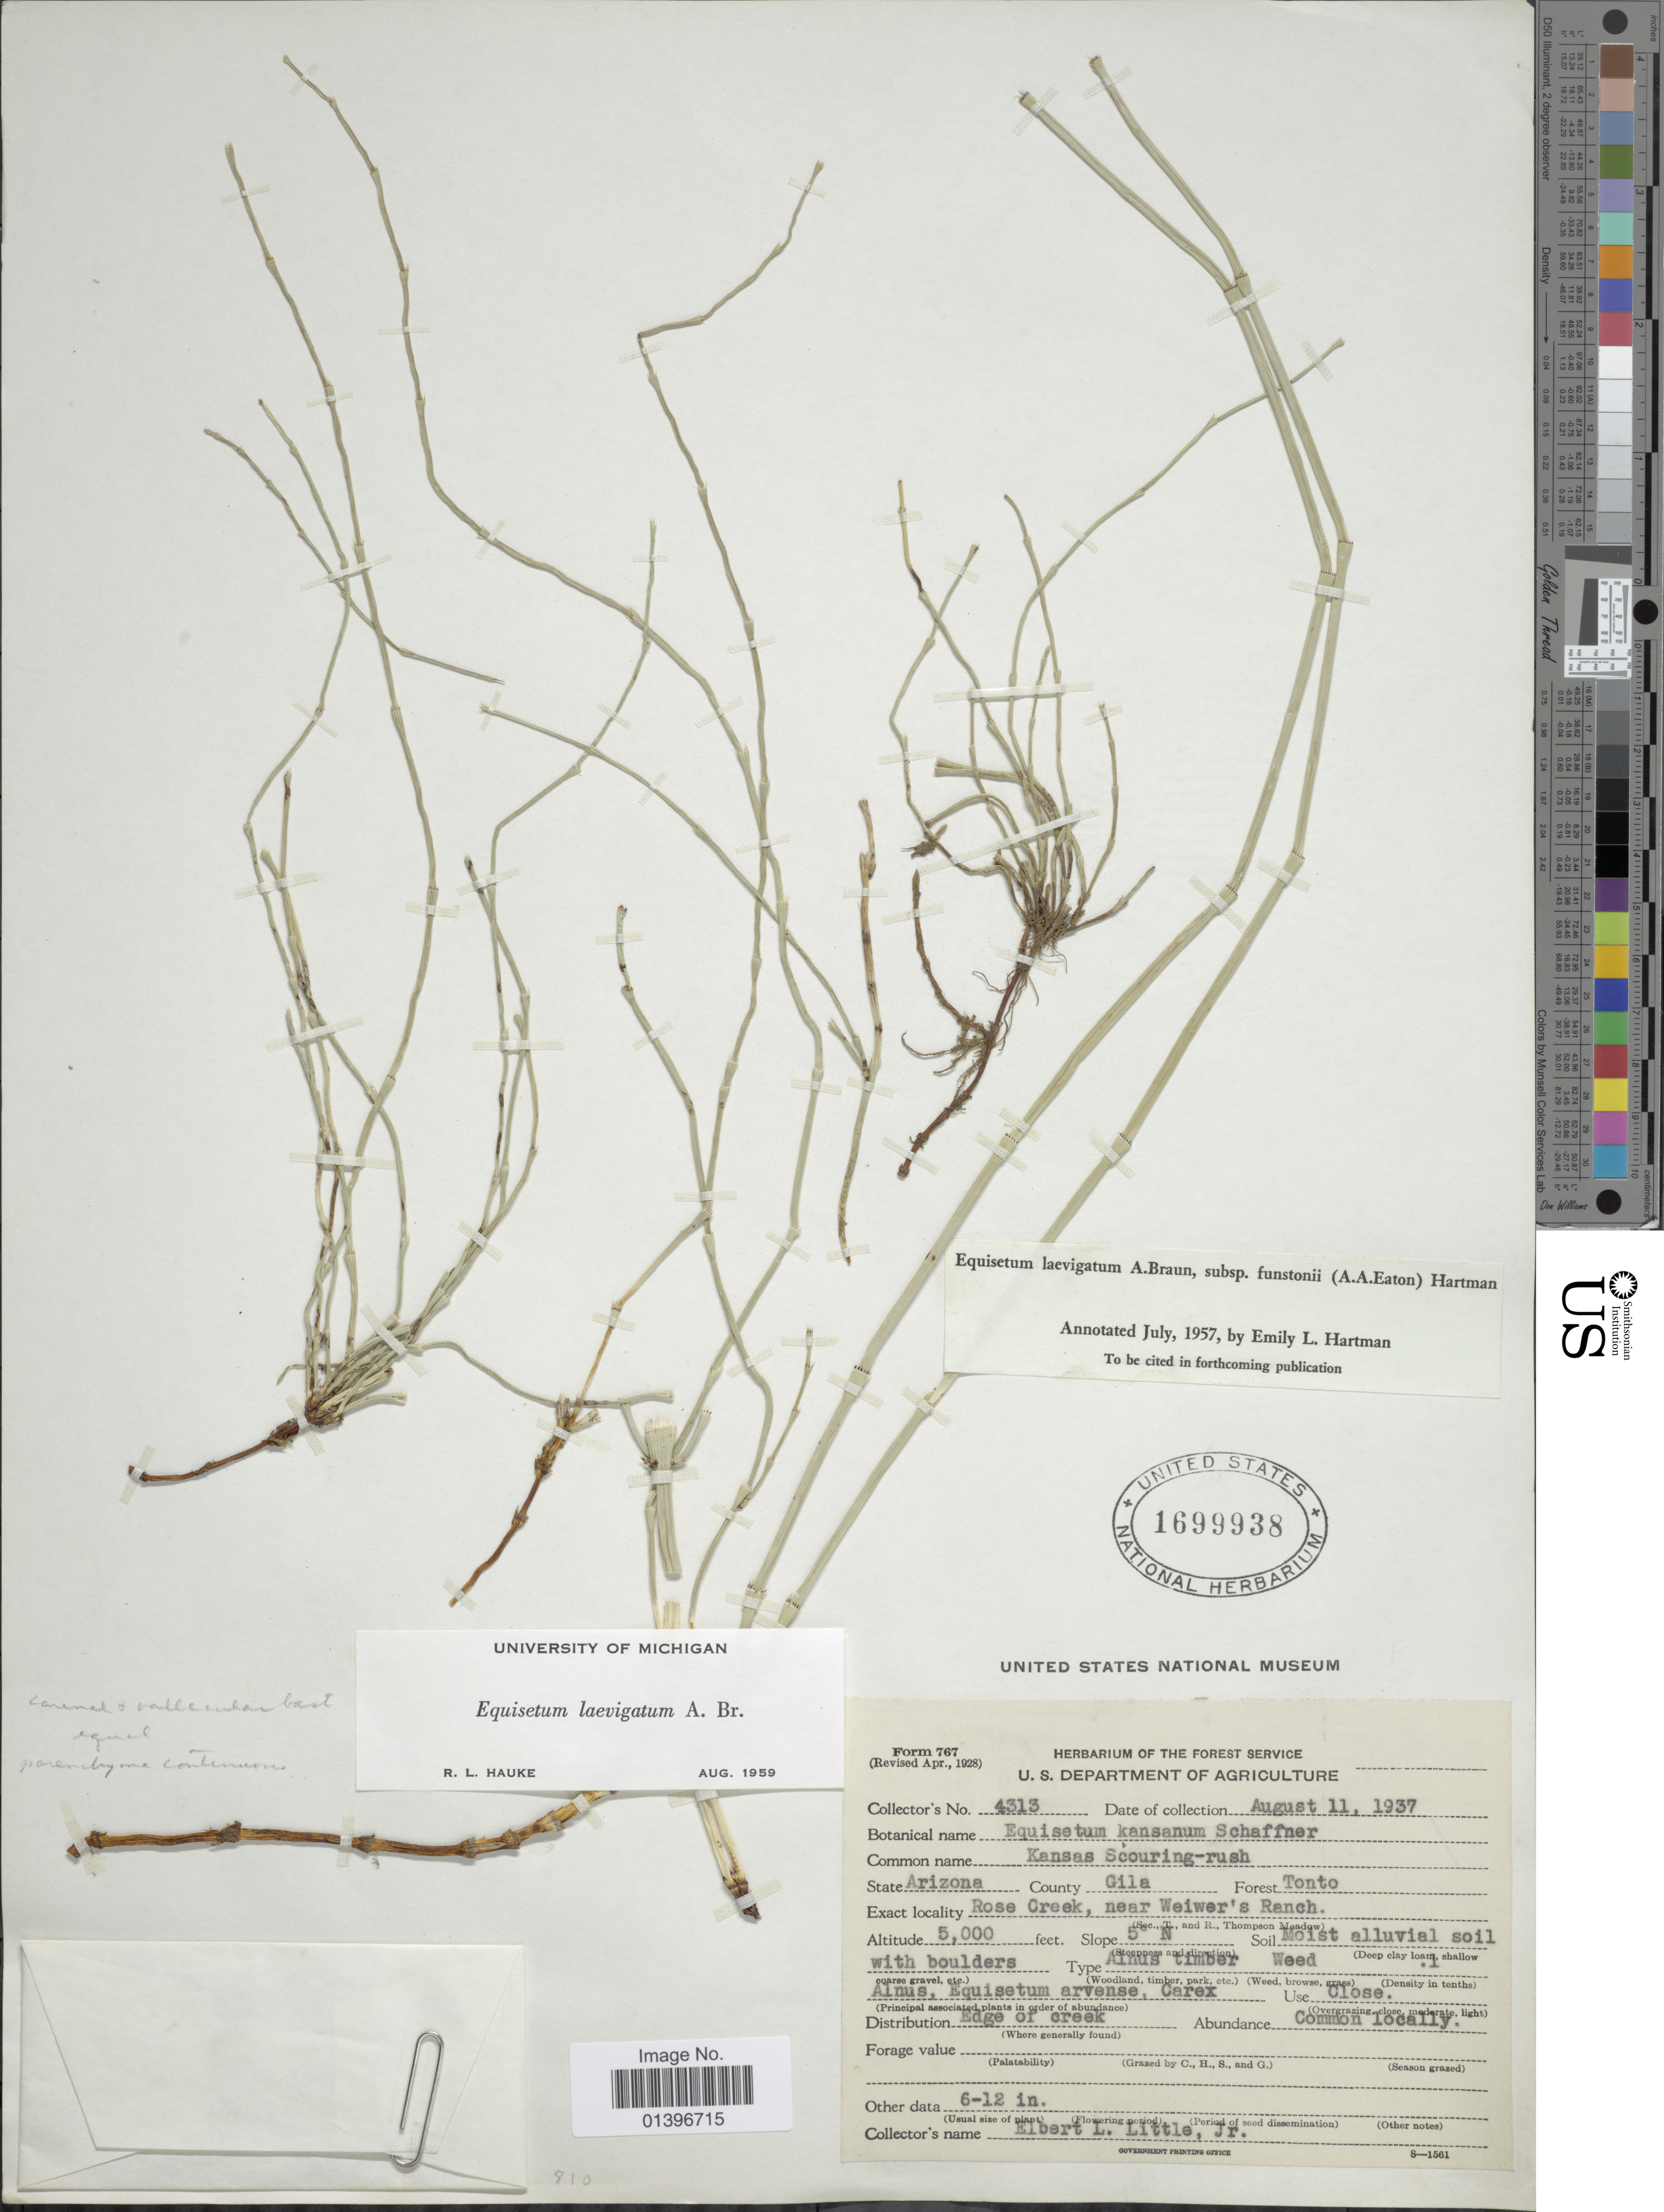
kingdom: Plantae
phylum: Tracheophyta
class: Polypodiopsida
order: Equisetales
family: Equisetaceae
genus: Equisetum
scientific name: Equisetum laevigatum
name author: A. Braun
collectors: E. L. Little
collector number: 4313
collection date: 1937-08-11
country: United States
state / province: Arizona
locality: County Gila. Forest Tonto. Rose Creek, near Weiwer's Ranch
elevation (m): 1524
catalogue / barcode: US 1699938